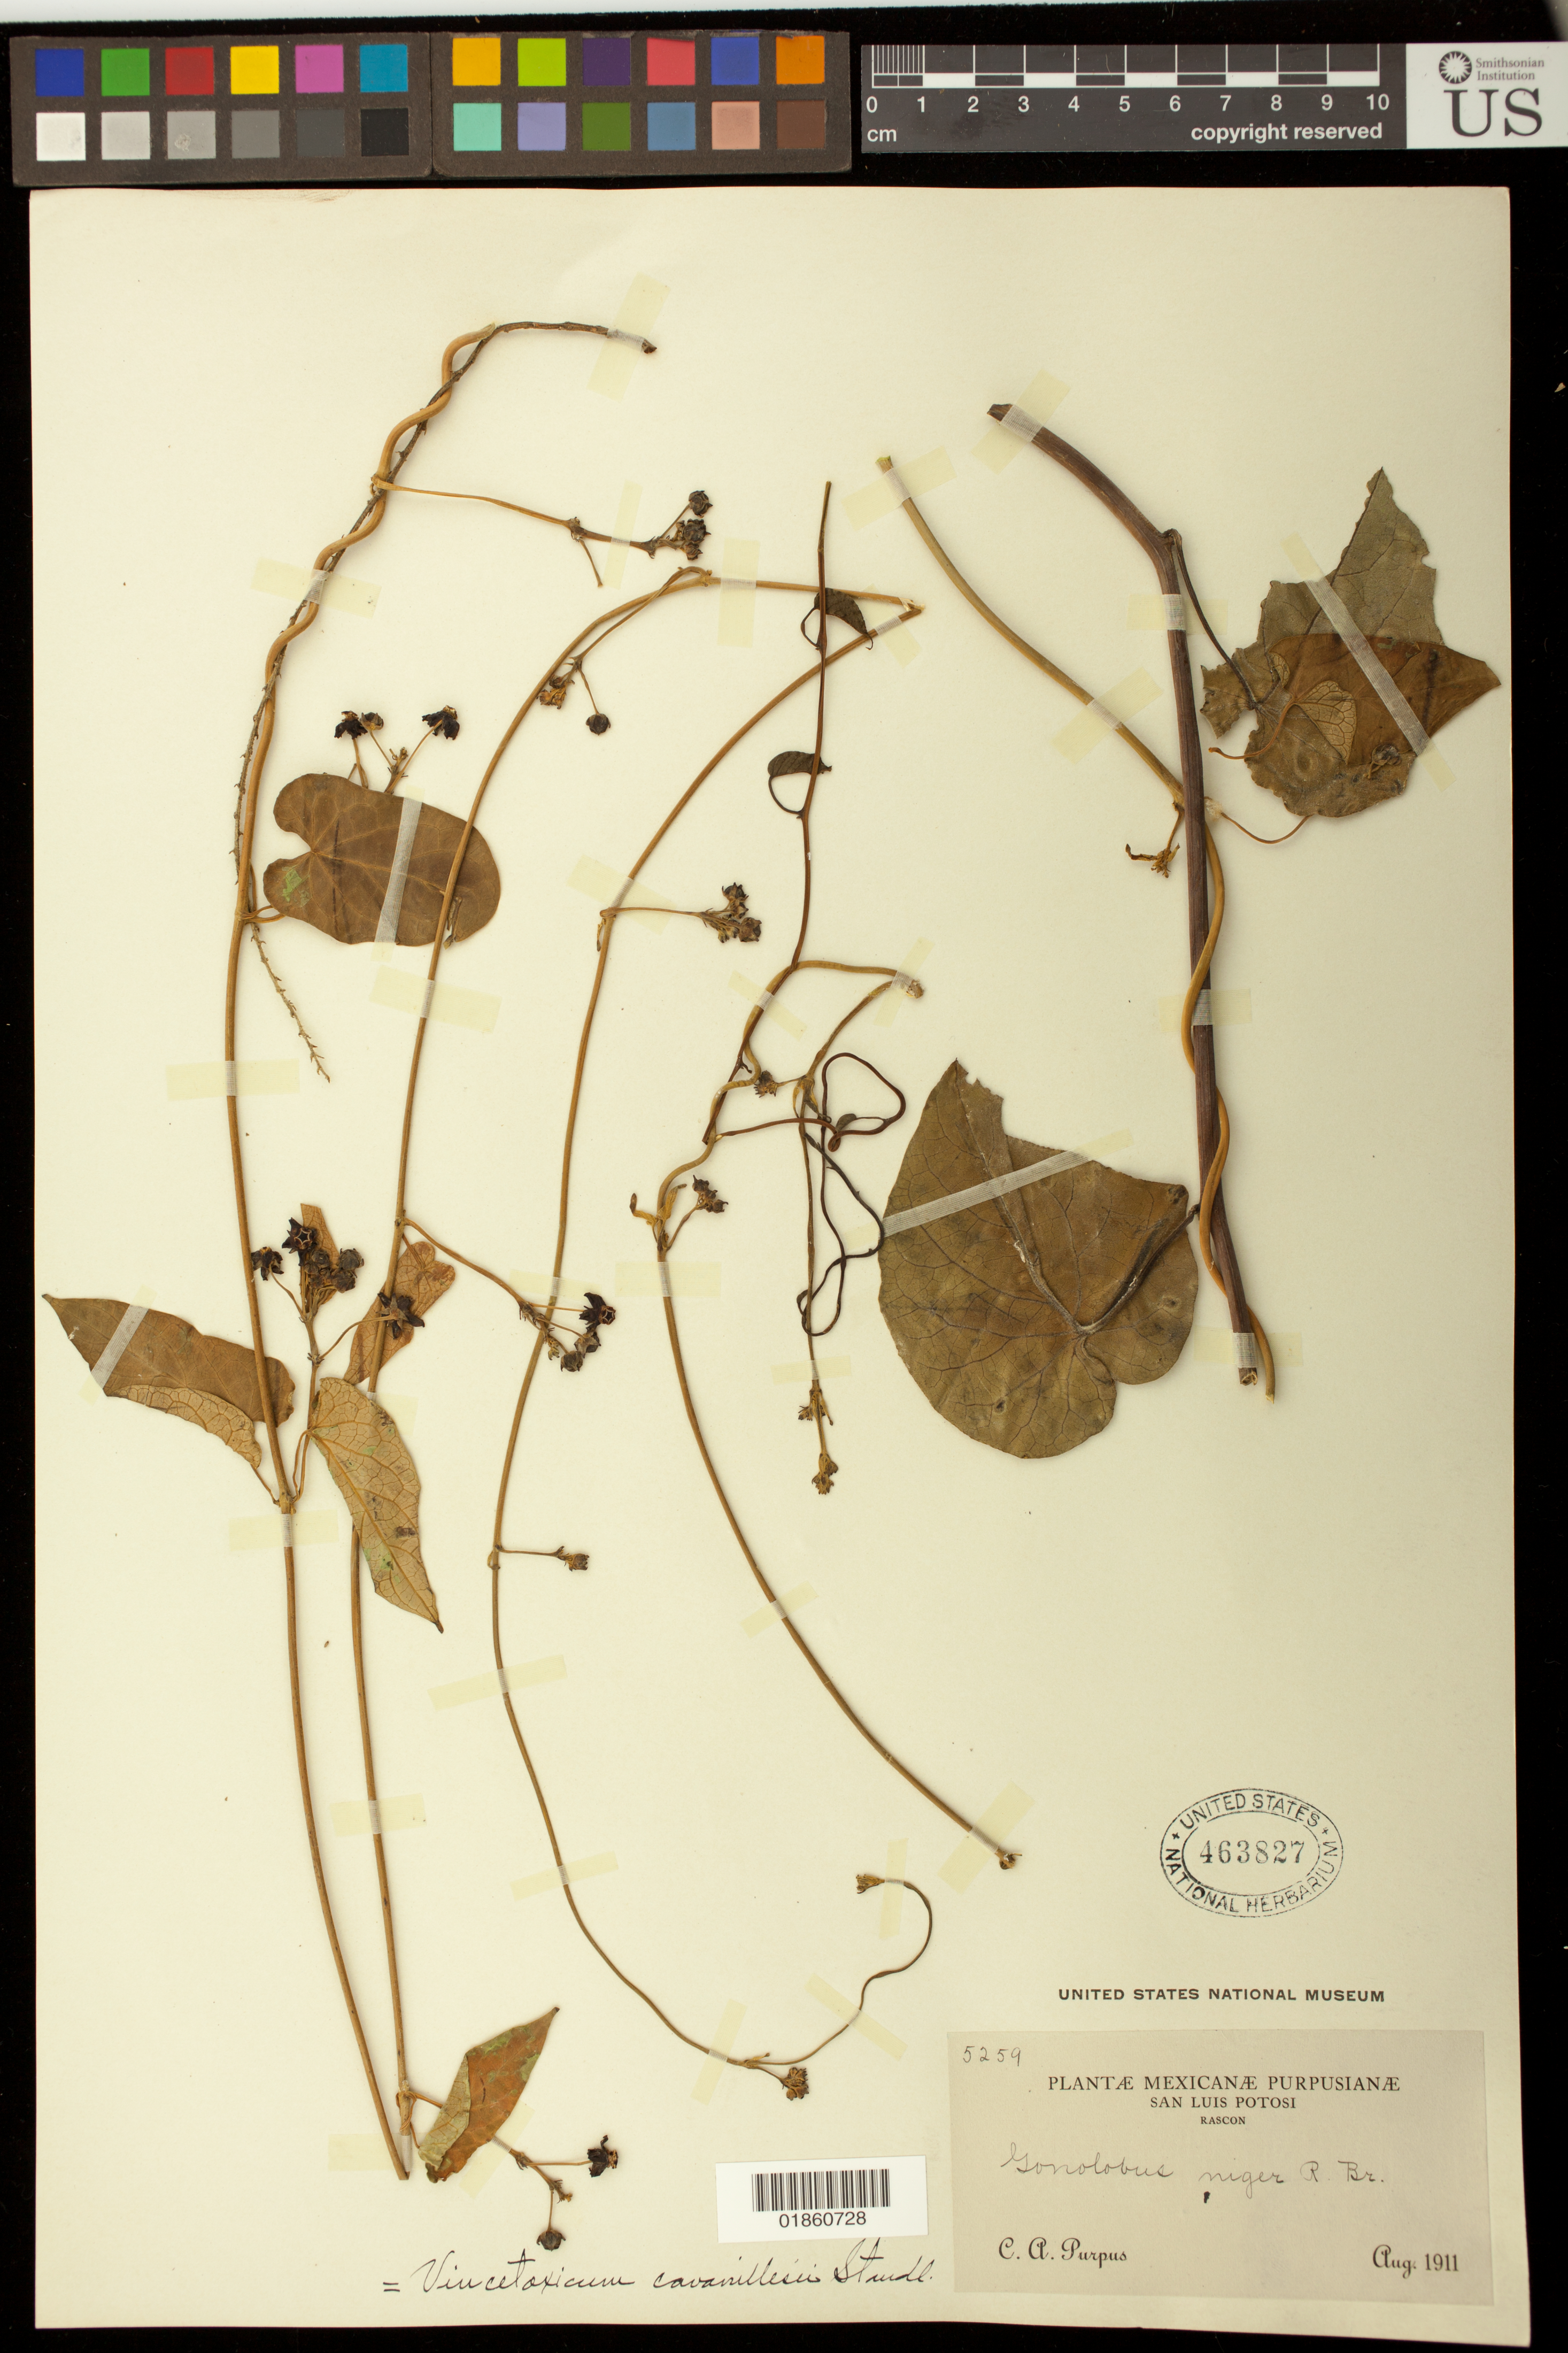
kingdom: Plantae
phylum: Tracheophyta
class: Magnoliopsida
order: Gentianales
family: Apocynaceae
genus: Gonolobus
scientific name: Gonolobus niger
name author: (Cav.) R. Br. ex Schult.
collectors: C. A. Purpus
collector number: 5259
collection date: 1911-08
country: Mexico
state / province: San Luis Potosí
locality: Rascon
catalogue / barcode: US 463827